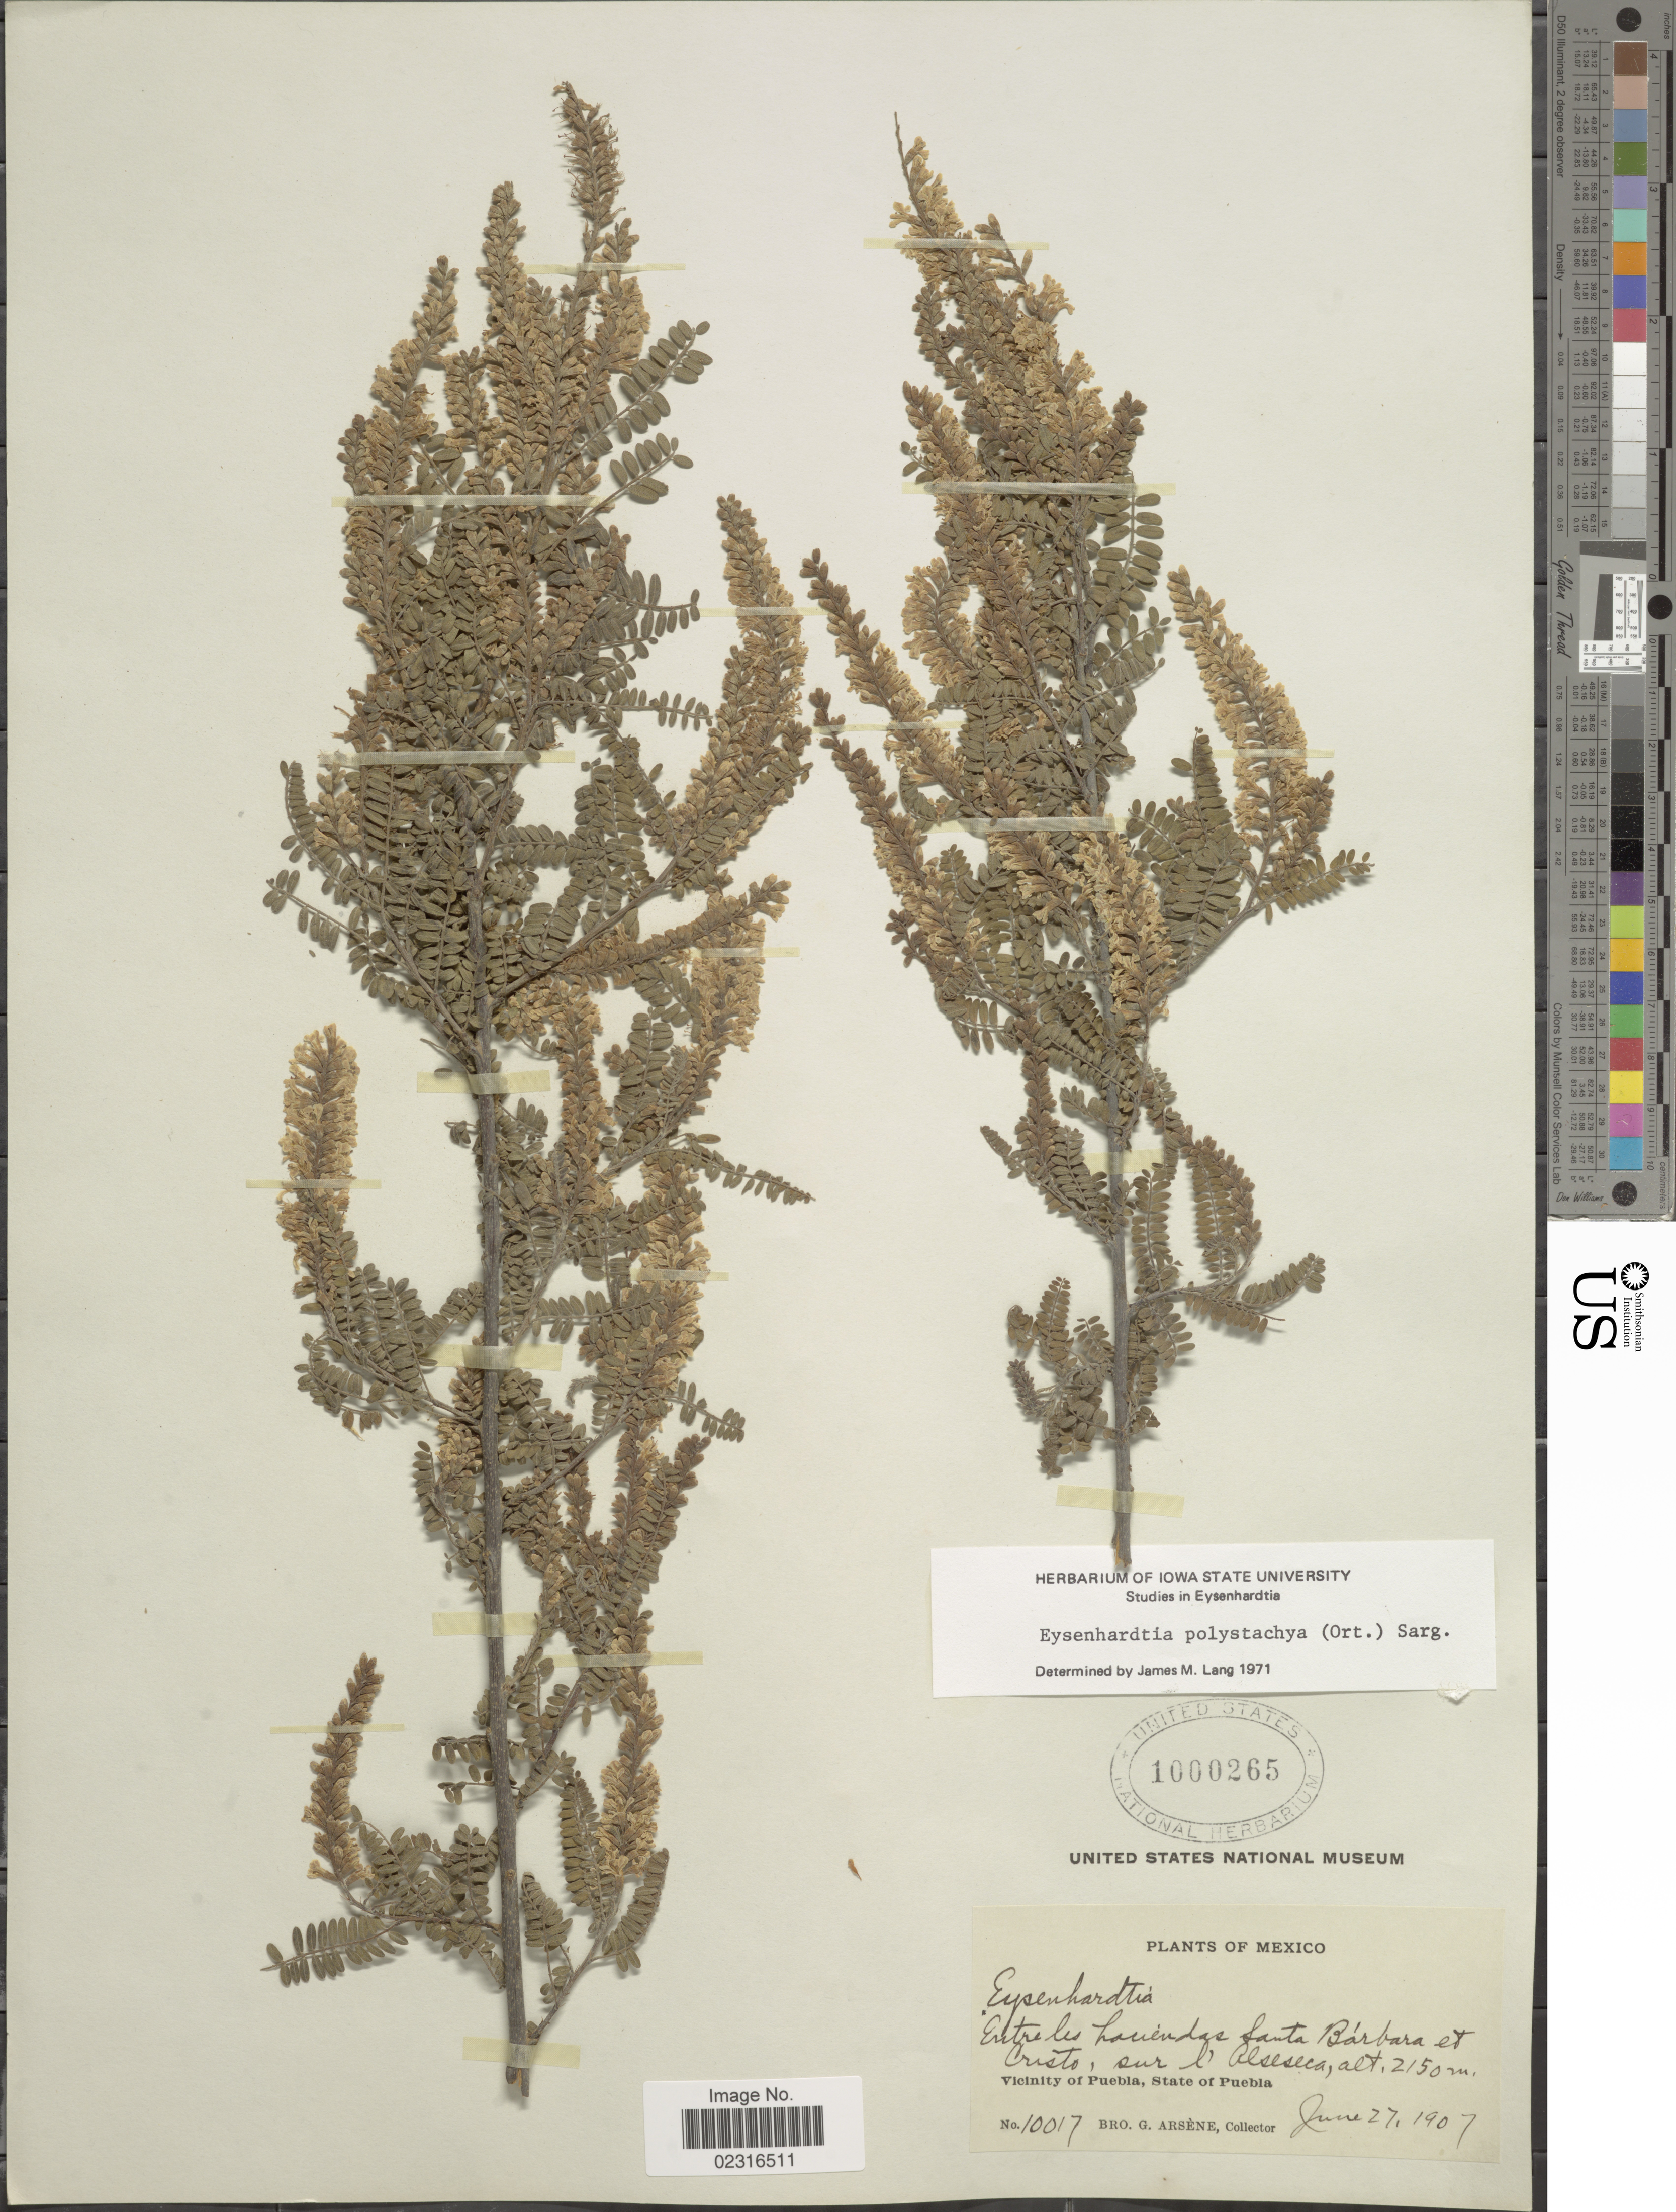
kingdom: Plantae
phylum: Tracheophyta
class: Magnoliopsida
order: Fabales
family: Fabaceae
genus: Eysenhardtia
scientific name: Eysenhardtia polystachya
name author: (Ortega) Sarg.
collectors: Bro. G. Arsène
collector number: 10017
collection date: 1907-06-27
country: Mexico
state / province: Puebla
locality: Entre les haciendas Santa Barbara et Cristo, sur l'Alseseca,vicinity of Puebla.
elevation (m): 2150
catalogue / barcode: US 1000265